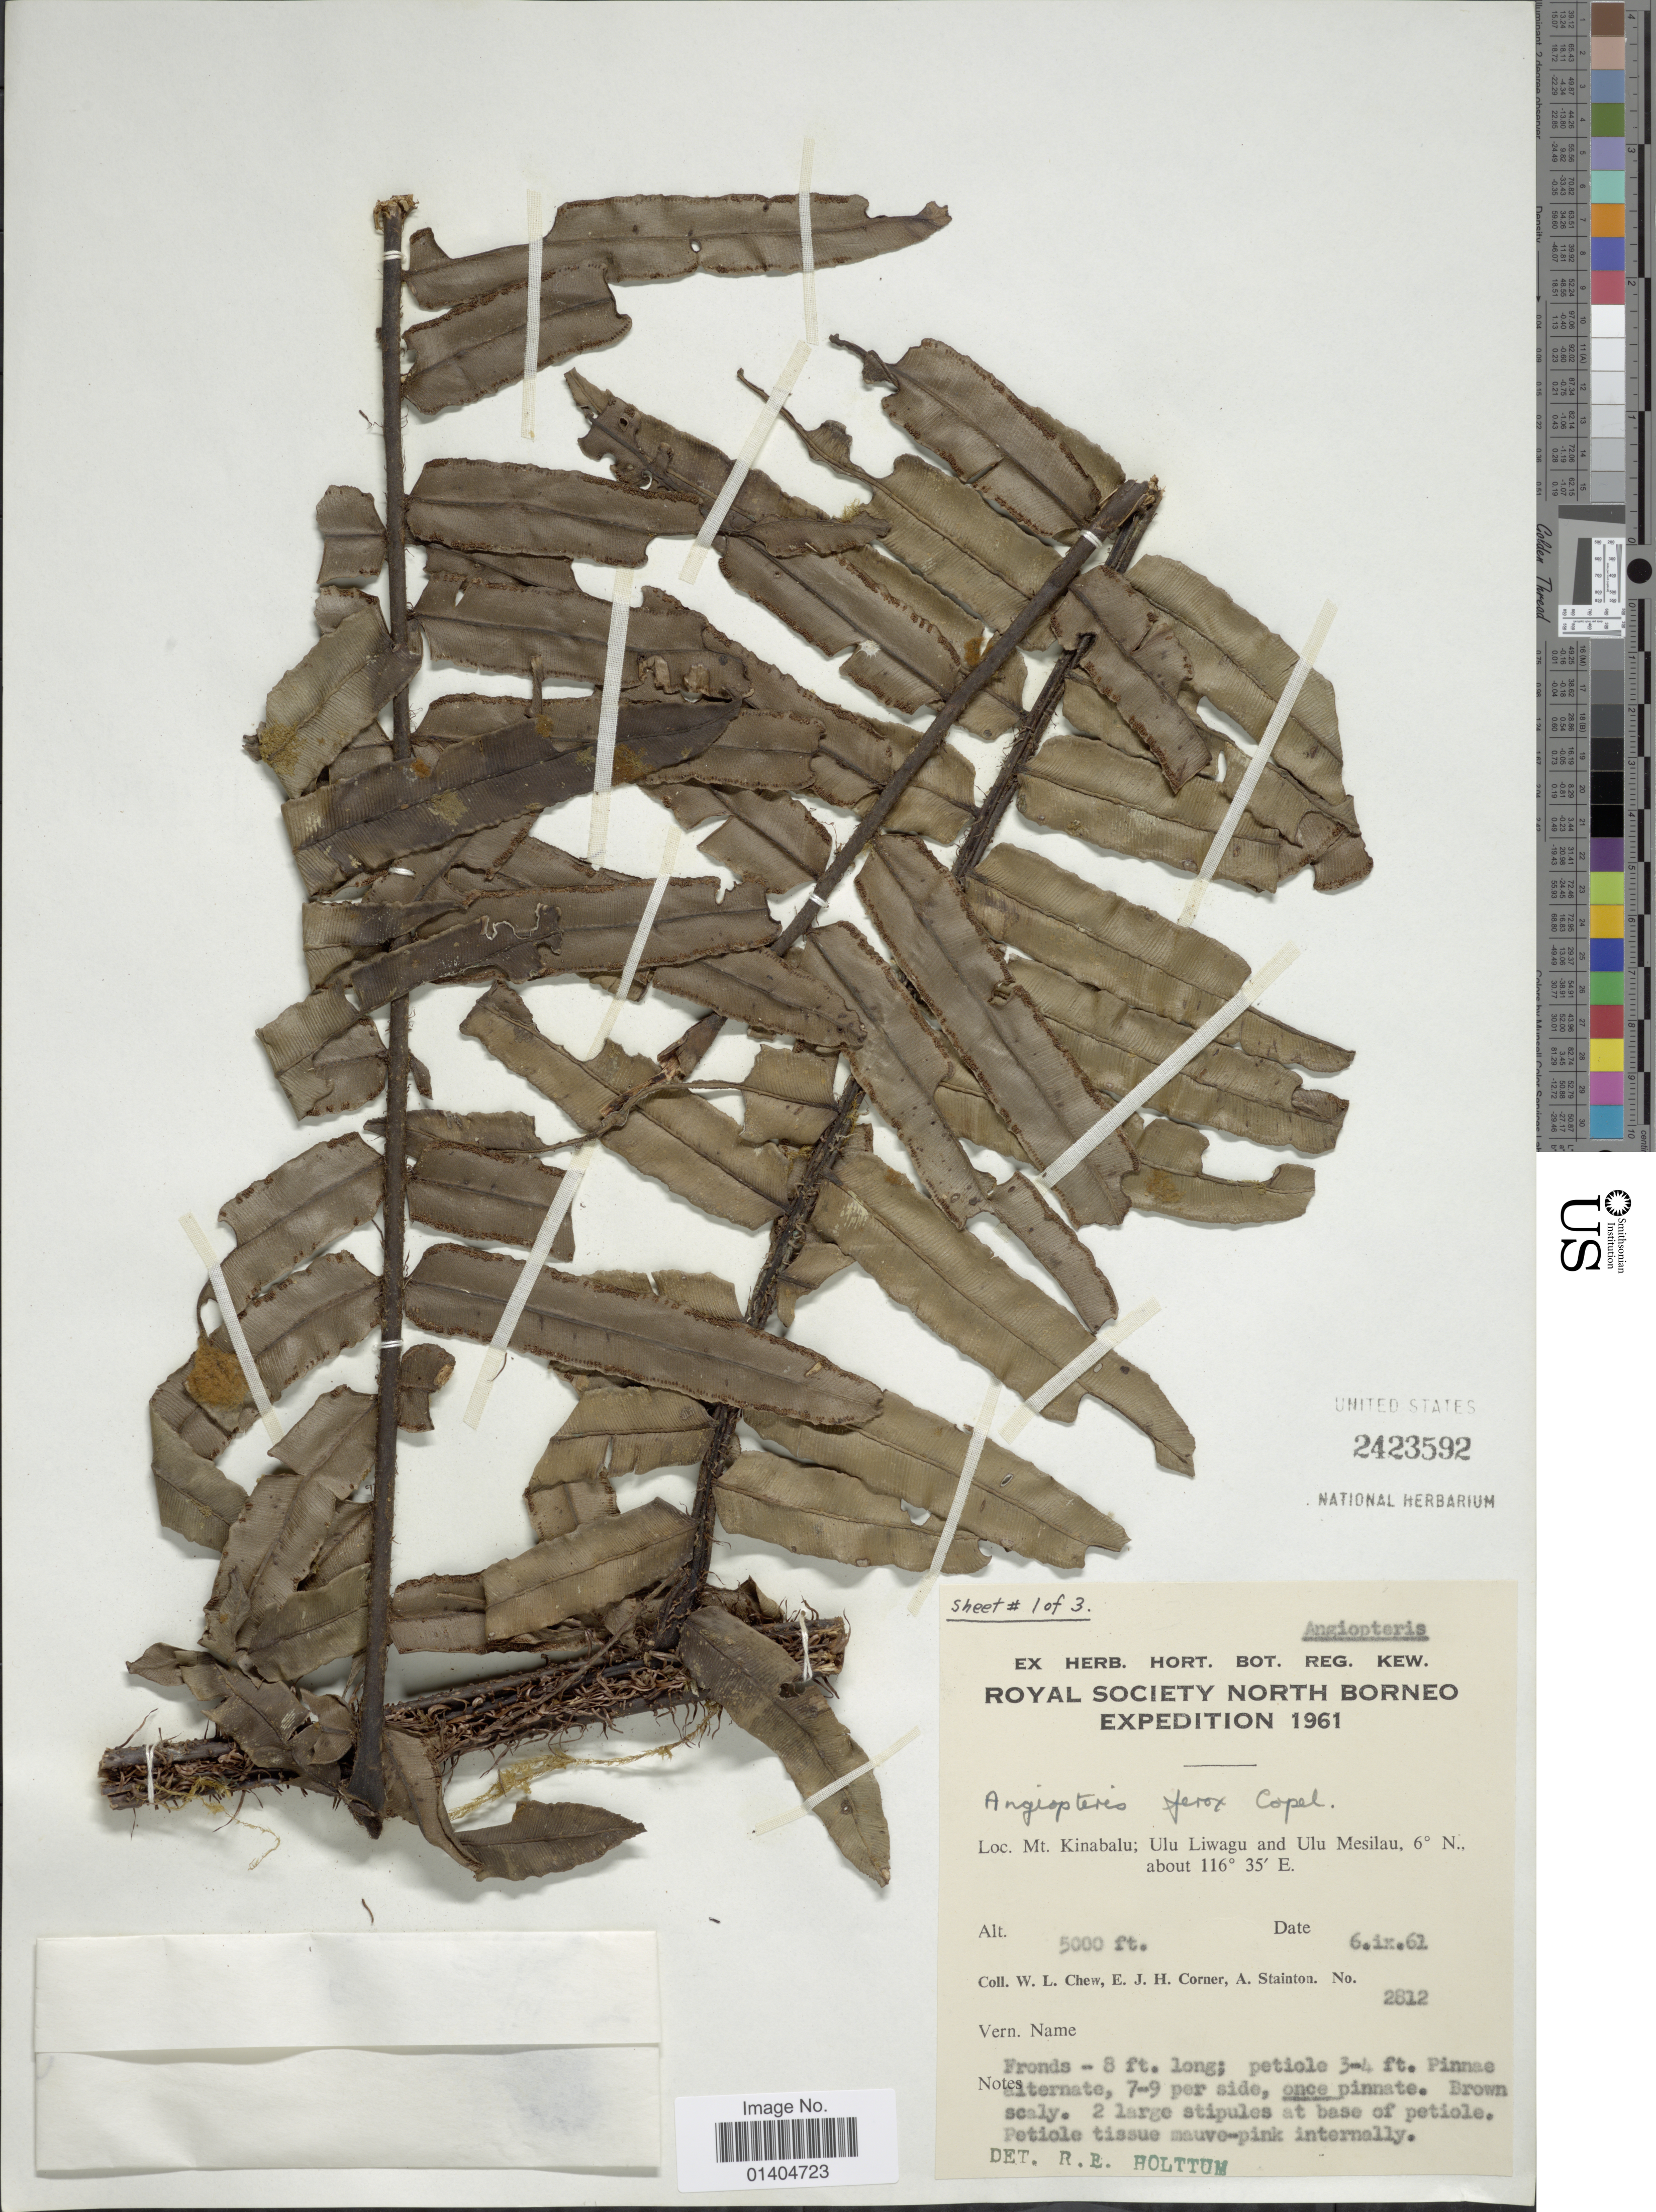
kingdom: Plantae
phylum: Tracheophyta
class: Polypodiopsida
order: Marattiales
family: Marattiaceae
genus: Angiopteris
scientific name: Angiopteris ferox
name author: Copel.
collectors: W. Chew, E. Corner & A. Stainton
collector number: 2812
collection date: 1962-09-06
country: Malaysia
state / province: Sabah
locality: North Borneo Mt. Kinabalu; Ulu Liwagu and Ulu Mesilau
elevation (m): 1524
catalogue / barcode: US 2423592